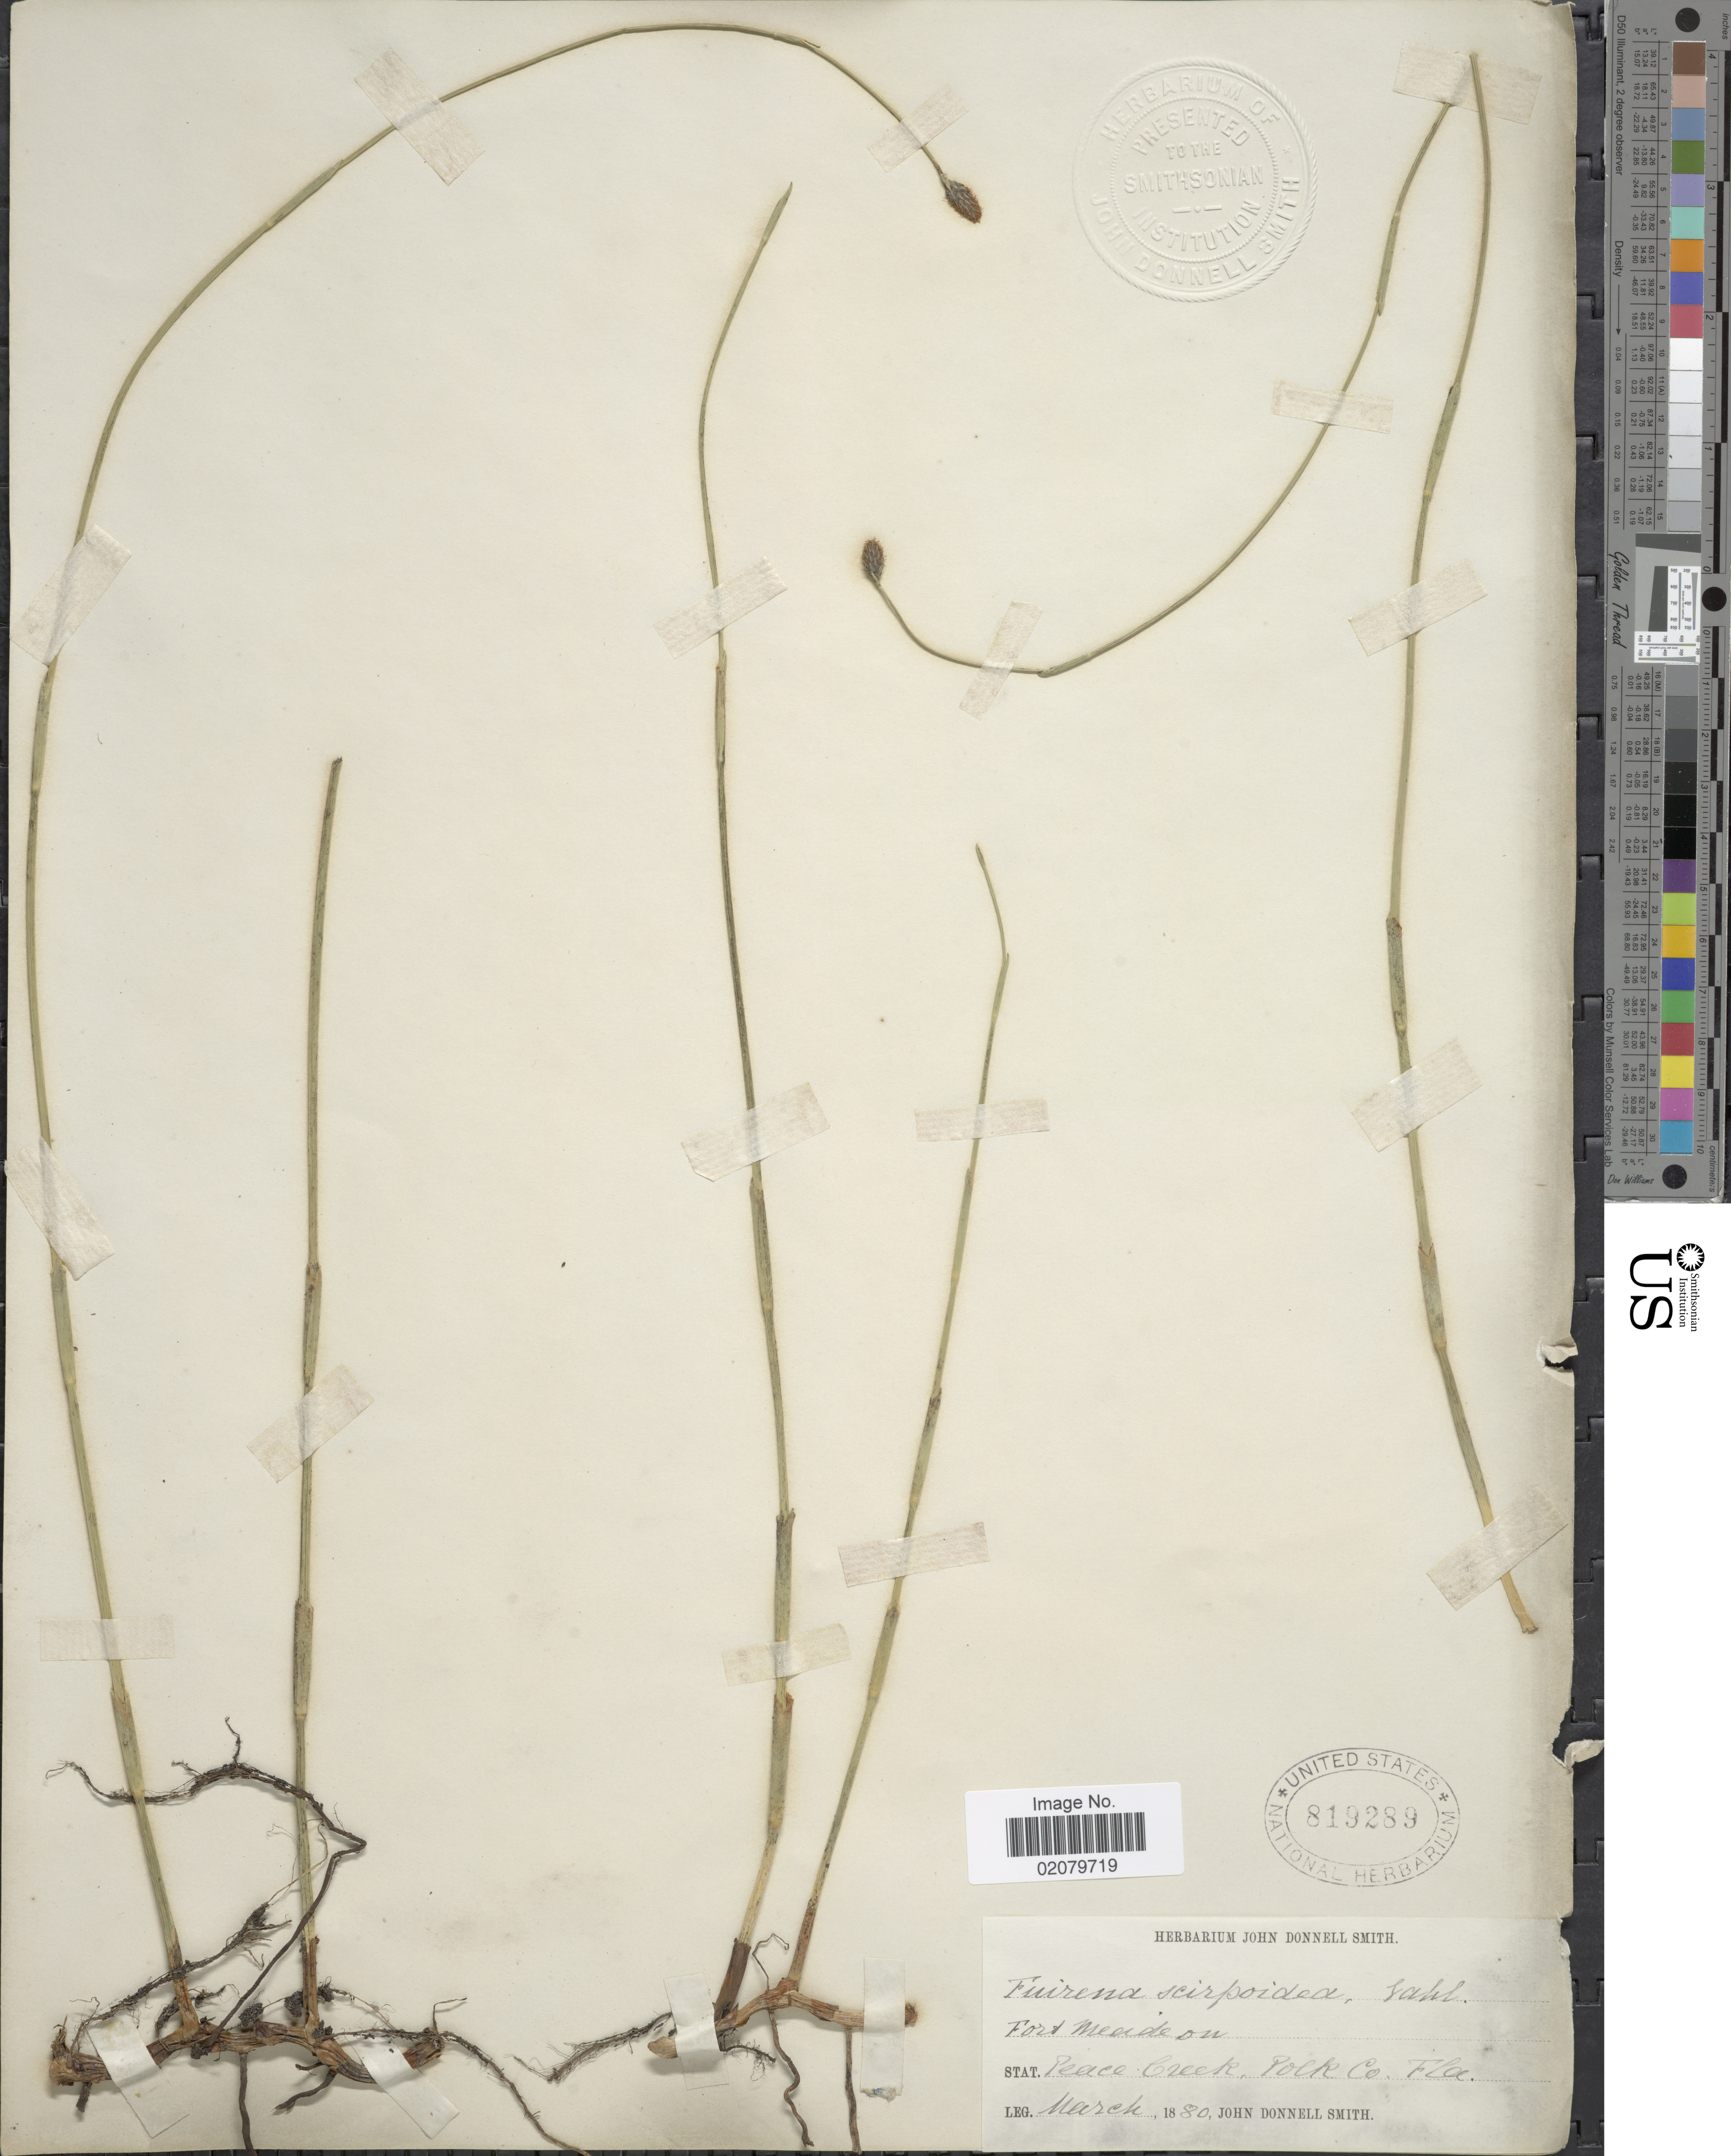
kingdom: Plantae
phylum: Tracheophyta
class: Liliopsida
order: Poales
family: Cyperaceae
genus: Fuirena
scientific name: Fuirena scirpoidea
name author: Michx.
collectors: J. Donnell Smith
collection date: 1880-03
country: United States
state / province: Florida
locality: Fort Meade on Peace Creek, Polk Co.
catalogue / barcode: US 819289